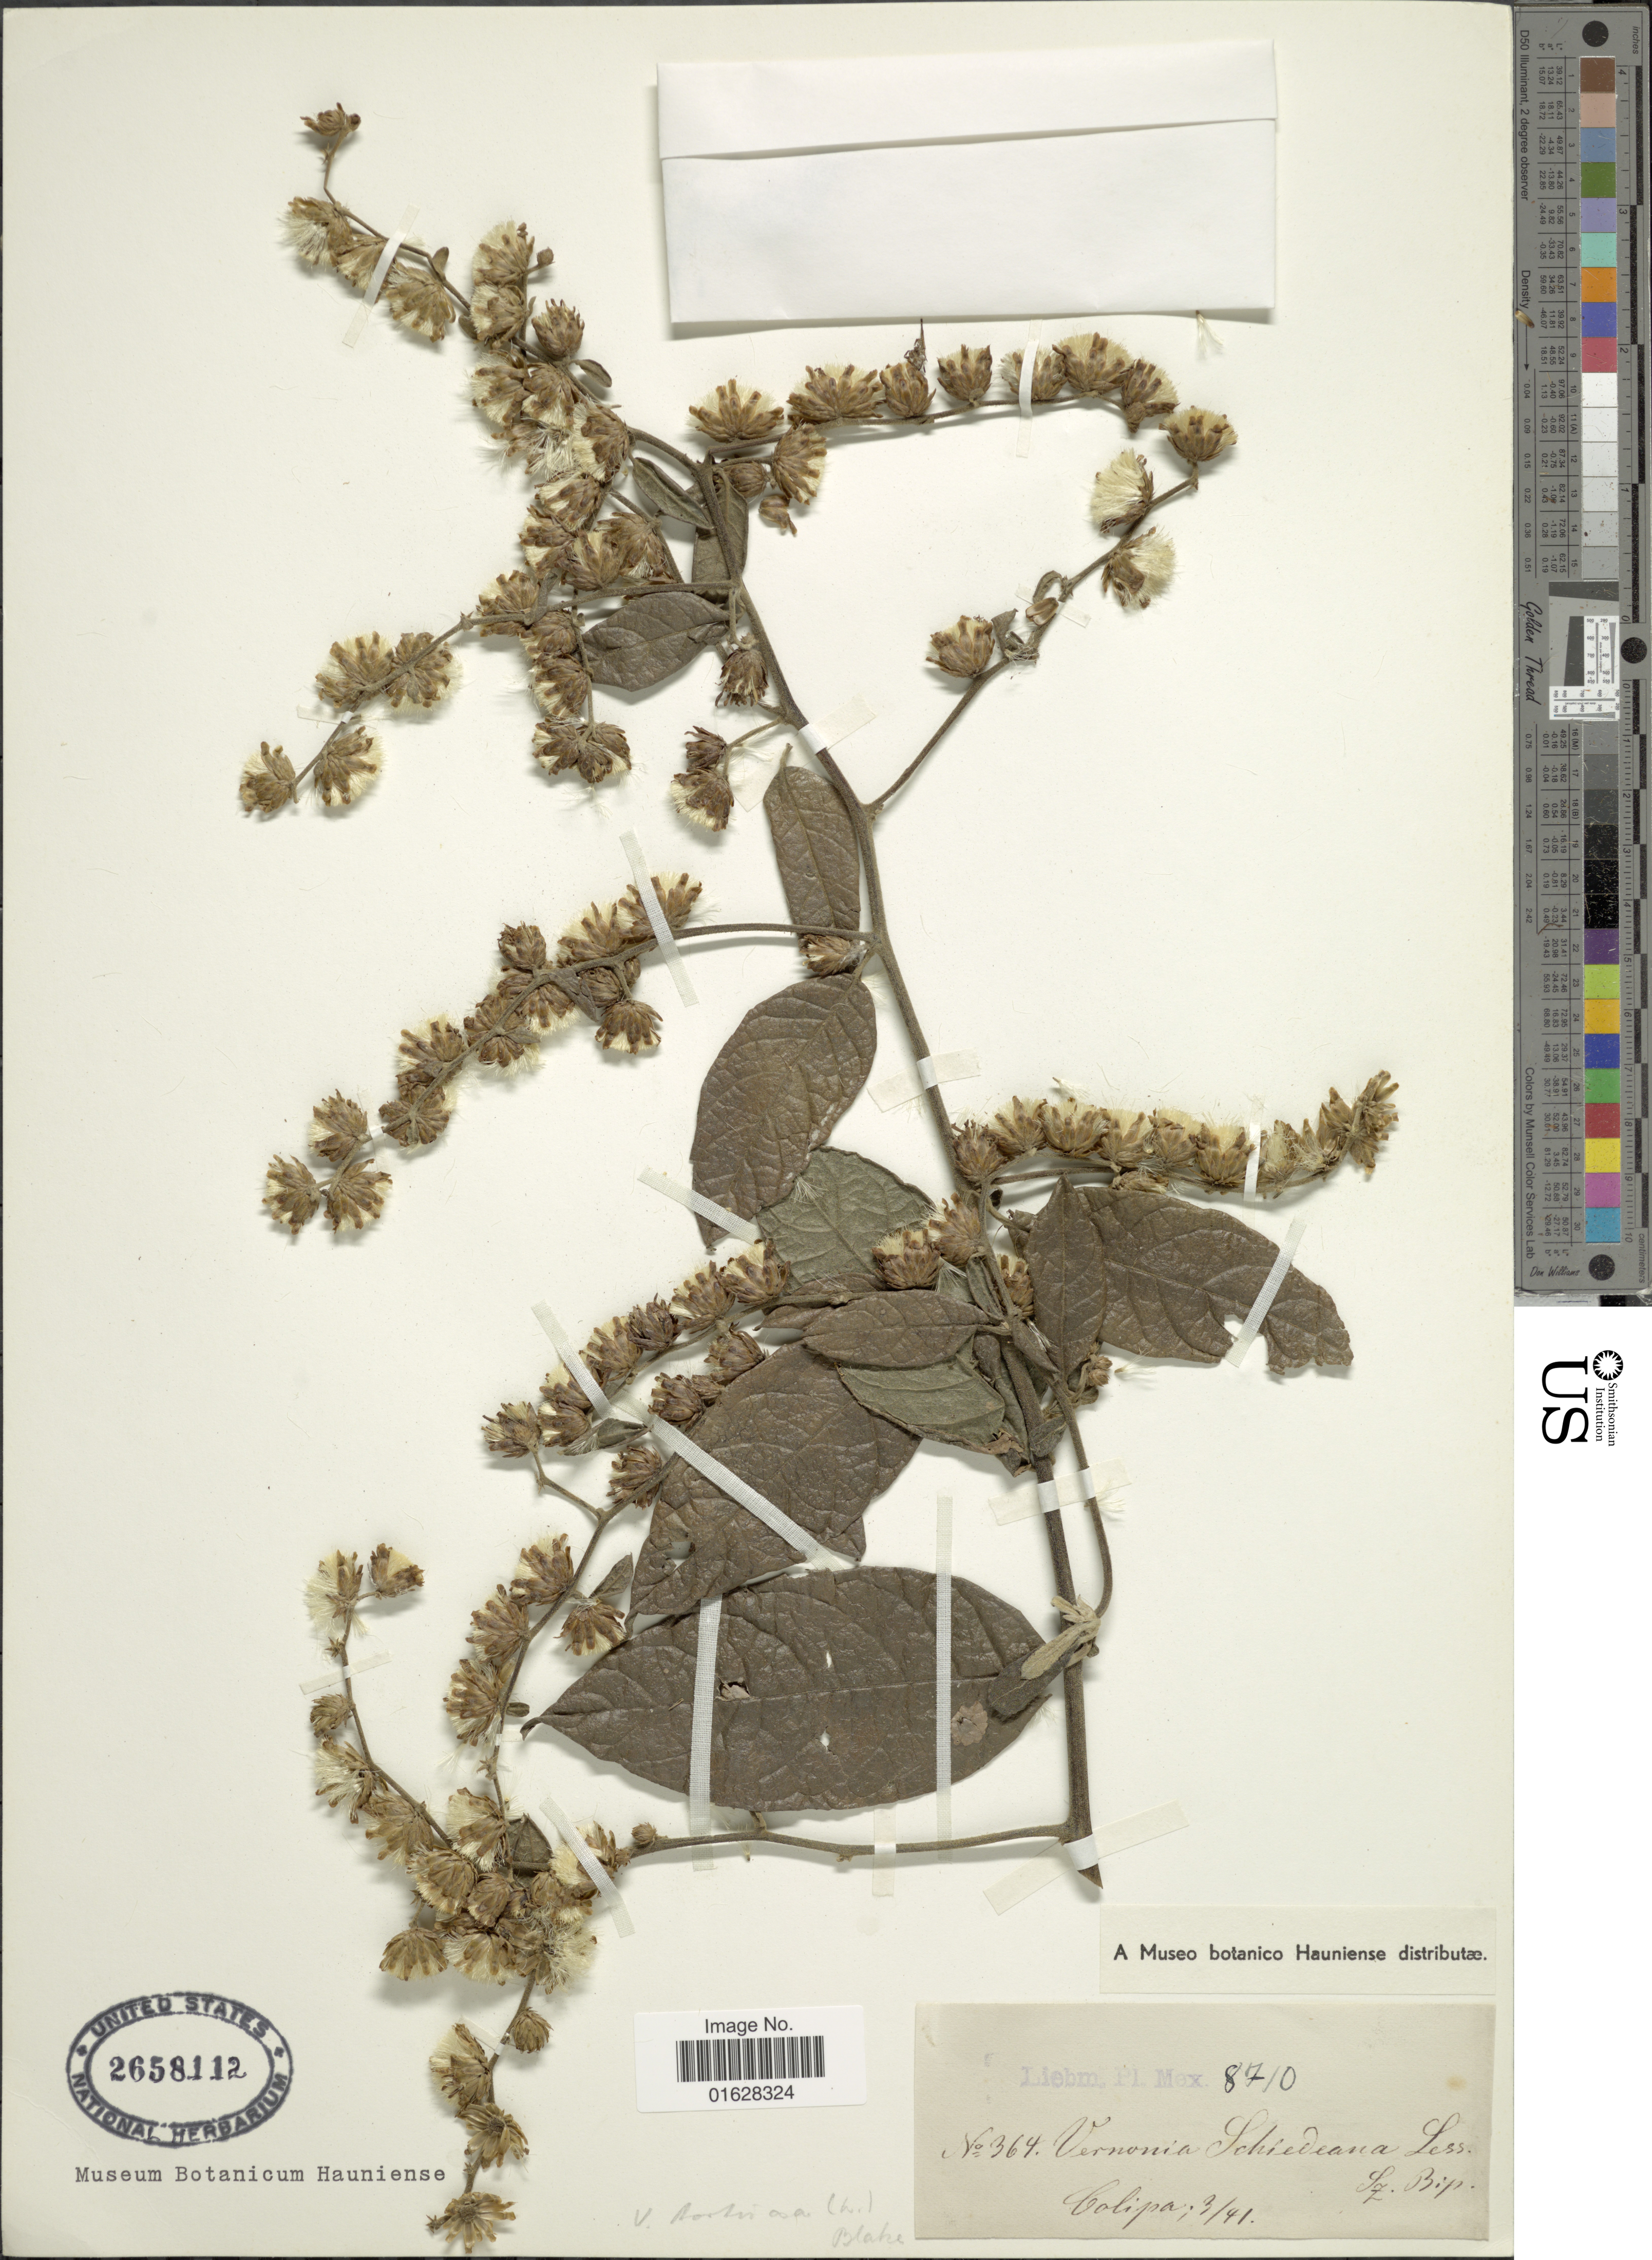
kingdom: Plantae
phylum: Tracheophyta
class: Magnoliopsida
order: Asterales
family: Asteraceae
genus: Lepidaploa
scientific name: Lepidaploa tortuosa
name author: (L.) H. Rob.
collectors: Liebmann, --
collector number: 8710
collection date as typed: Transcribed d/m/y: /3/41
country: Mexico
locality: Mex., Colipa [unsure placement]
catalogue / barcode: US 2658112